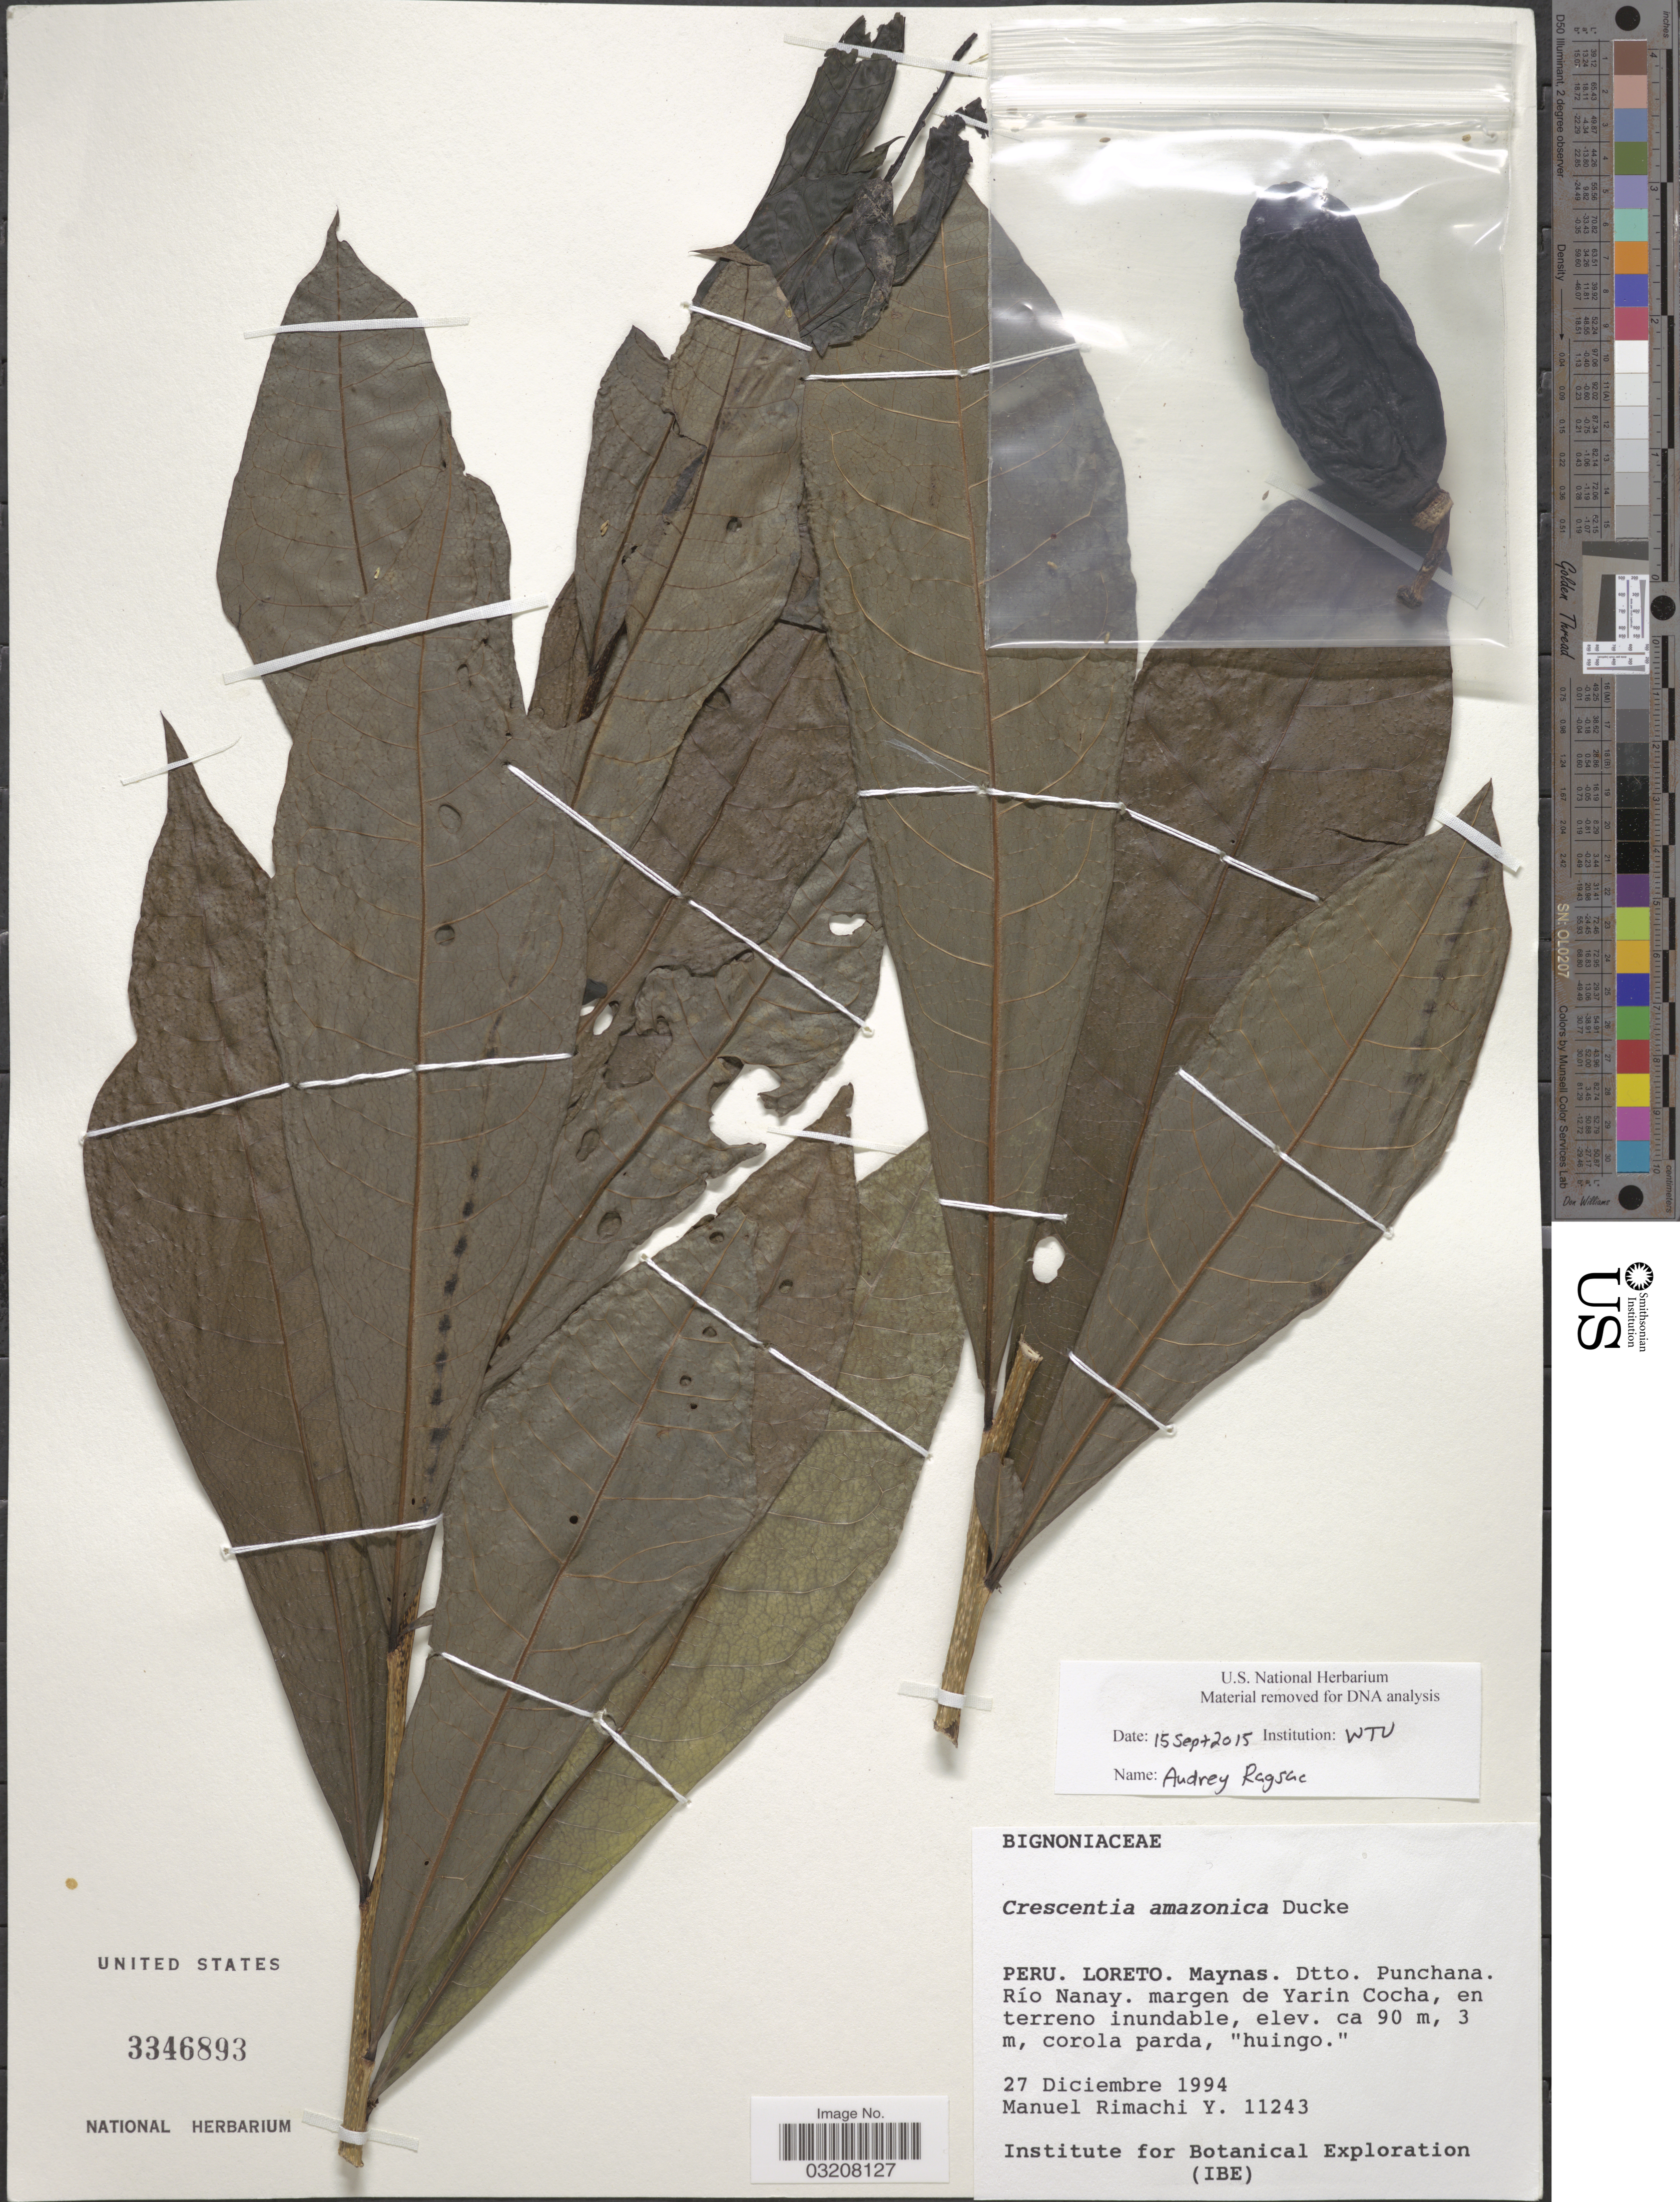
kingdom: Plantae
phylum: Tracheophyta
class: Magnoliopsida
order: Lamiales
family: Bignoniaceae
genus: Crescentia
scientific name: Crescentia amazonica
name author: Ducke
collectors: M. Rimachi Y.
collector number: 11243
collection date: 1994-12-27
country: Peru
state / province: Loreto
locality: Maynas. Dtto. Punchana. Río Nanay. margen de Yarin Cocha, en terreno inundable.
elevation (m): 90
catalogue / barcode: US 3346893